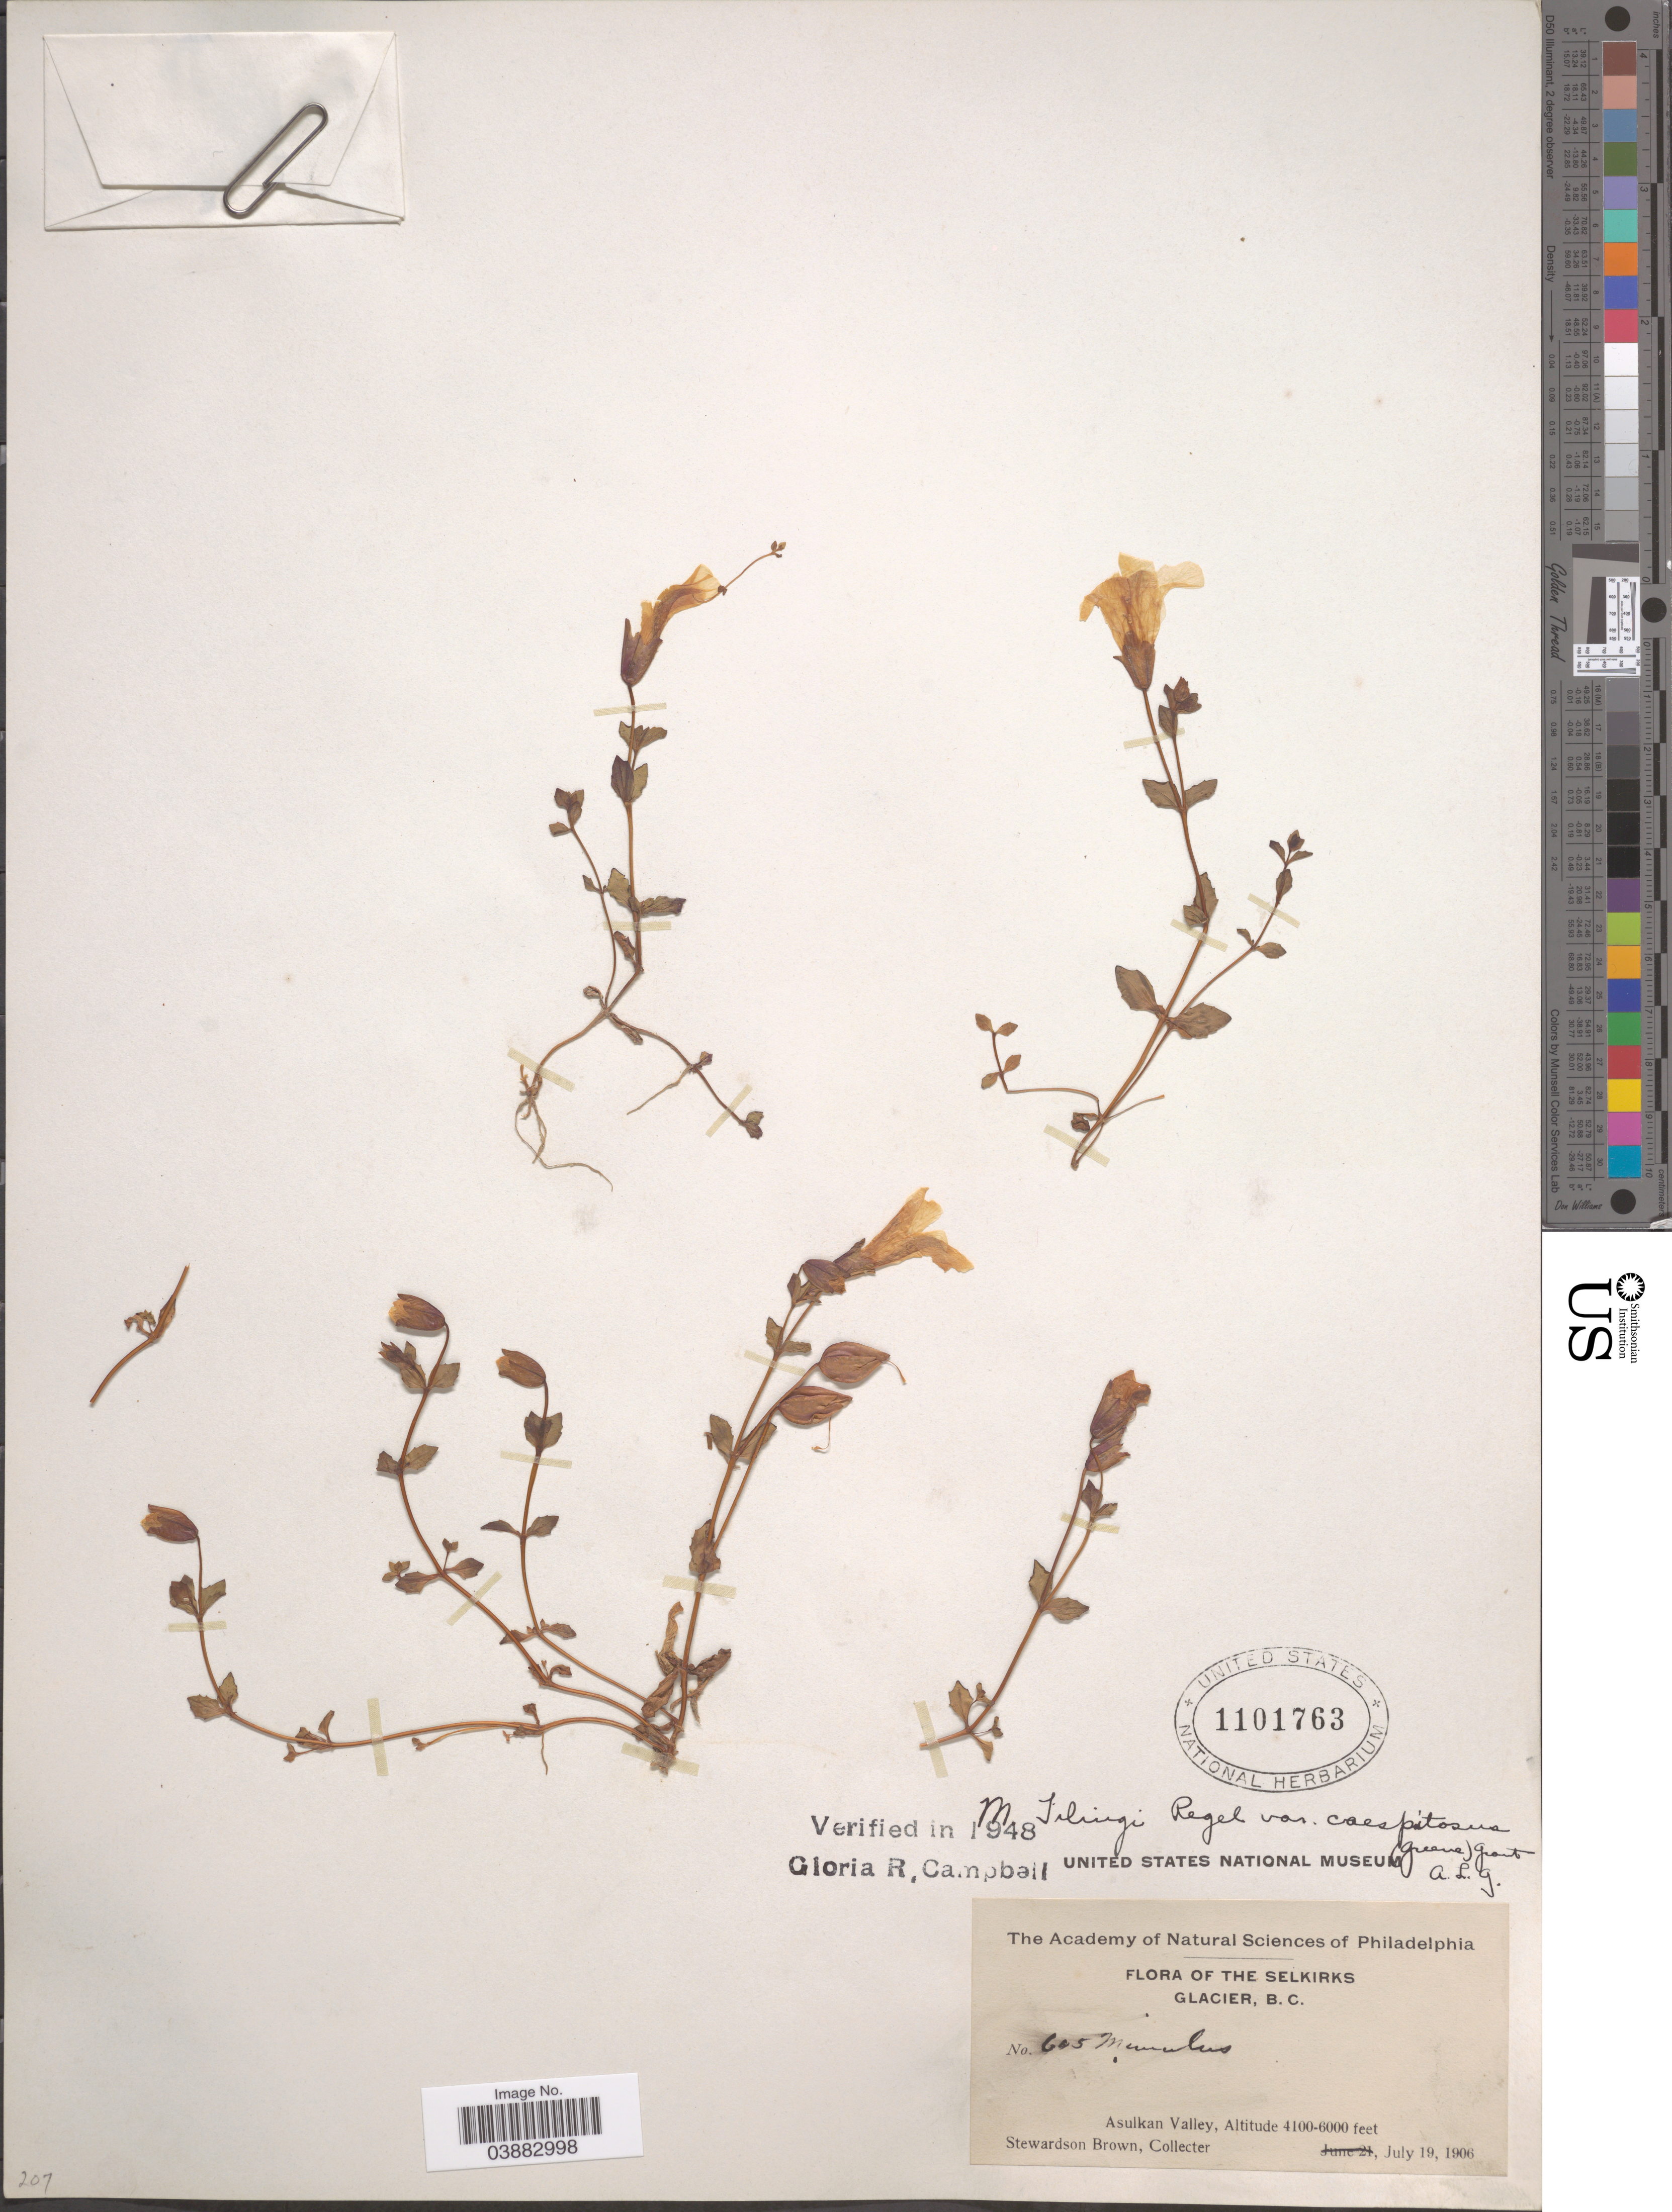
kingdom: Plantae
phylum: Tracheophyta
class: Magnoliopsida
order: Lamiales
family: Phrymaceae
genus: Mimulus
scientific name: Mimulus tilingii var. caespitosus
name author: (Greene) A.L. Grant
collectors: S. Brown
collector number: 645*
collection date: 1906-07-19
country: Canada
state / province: British Columbia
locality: The Selkirks. Glacier. Asulkan Valley.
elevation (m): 1250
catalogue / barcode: US 1101763